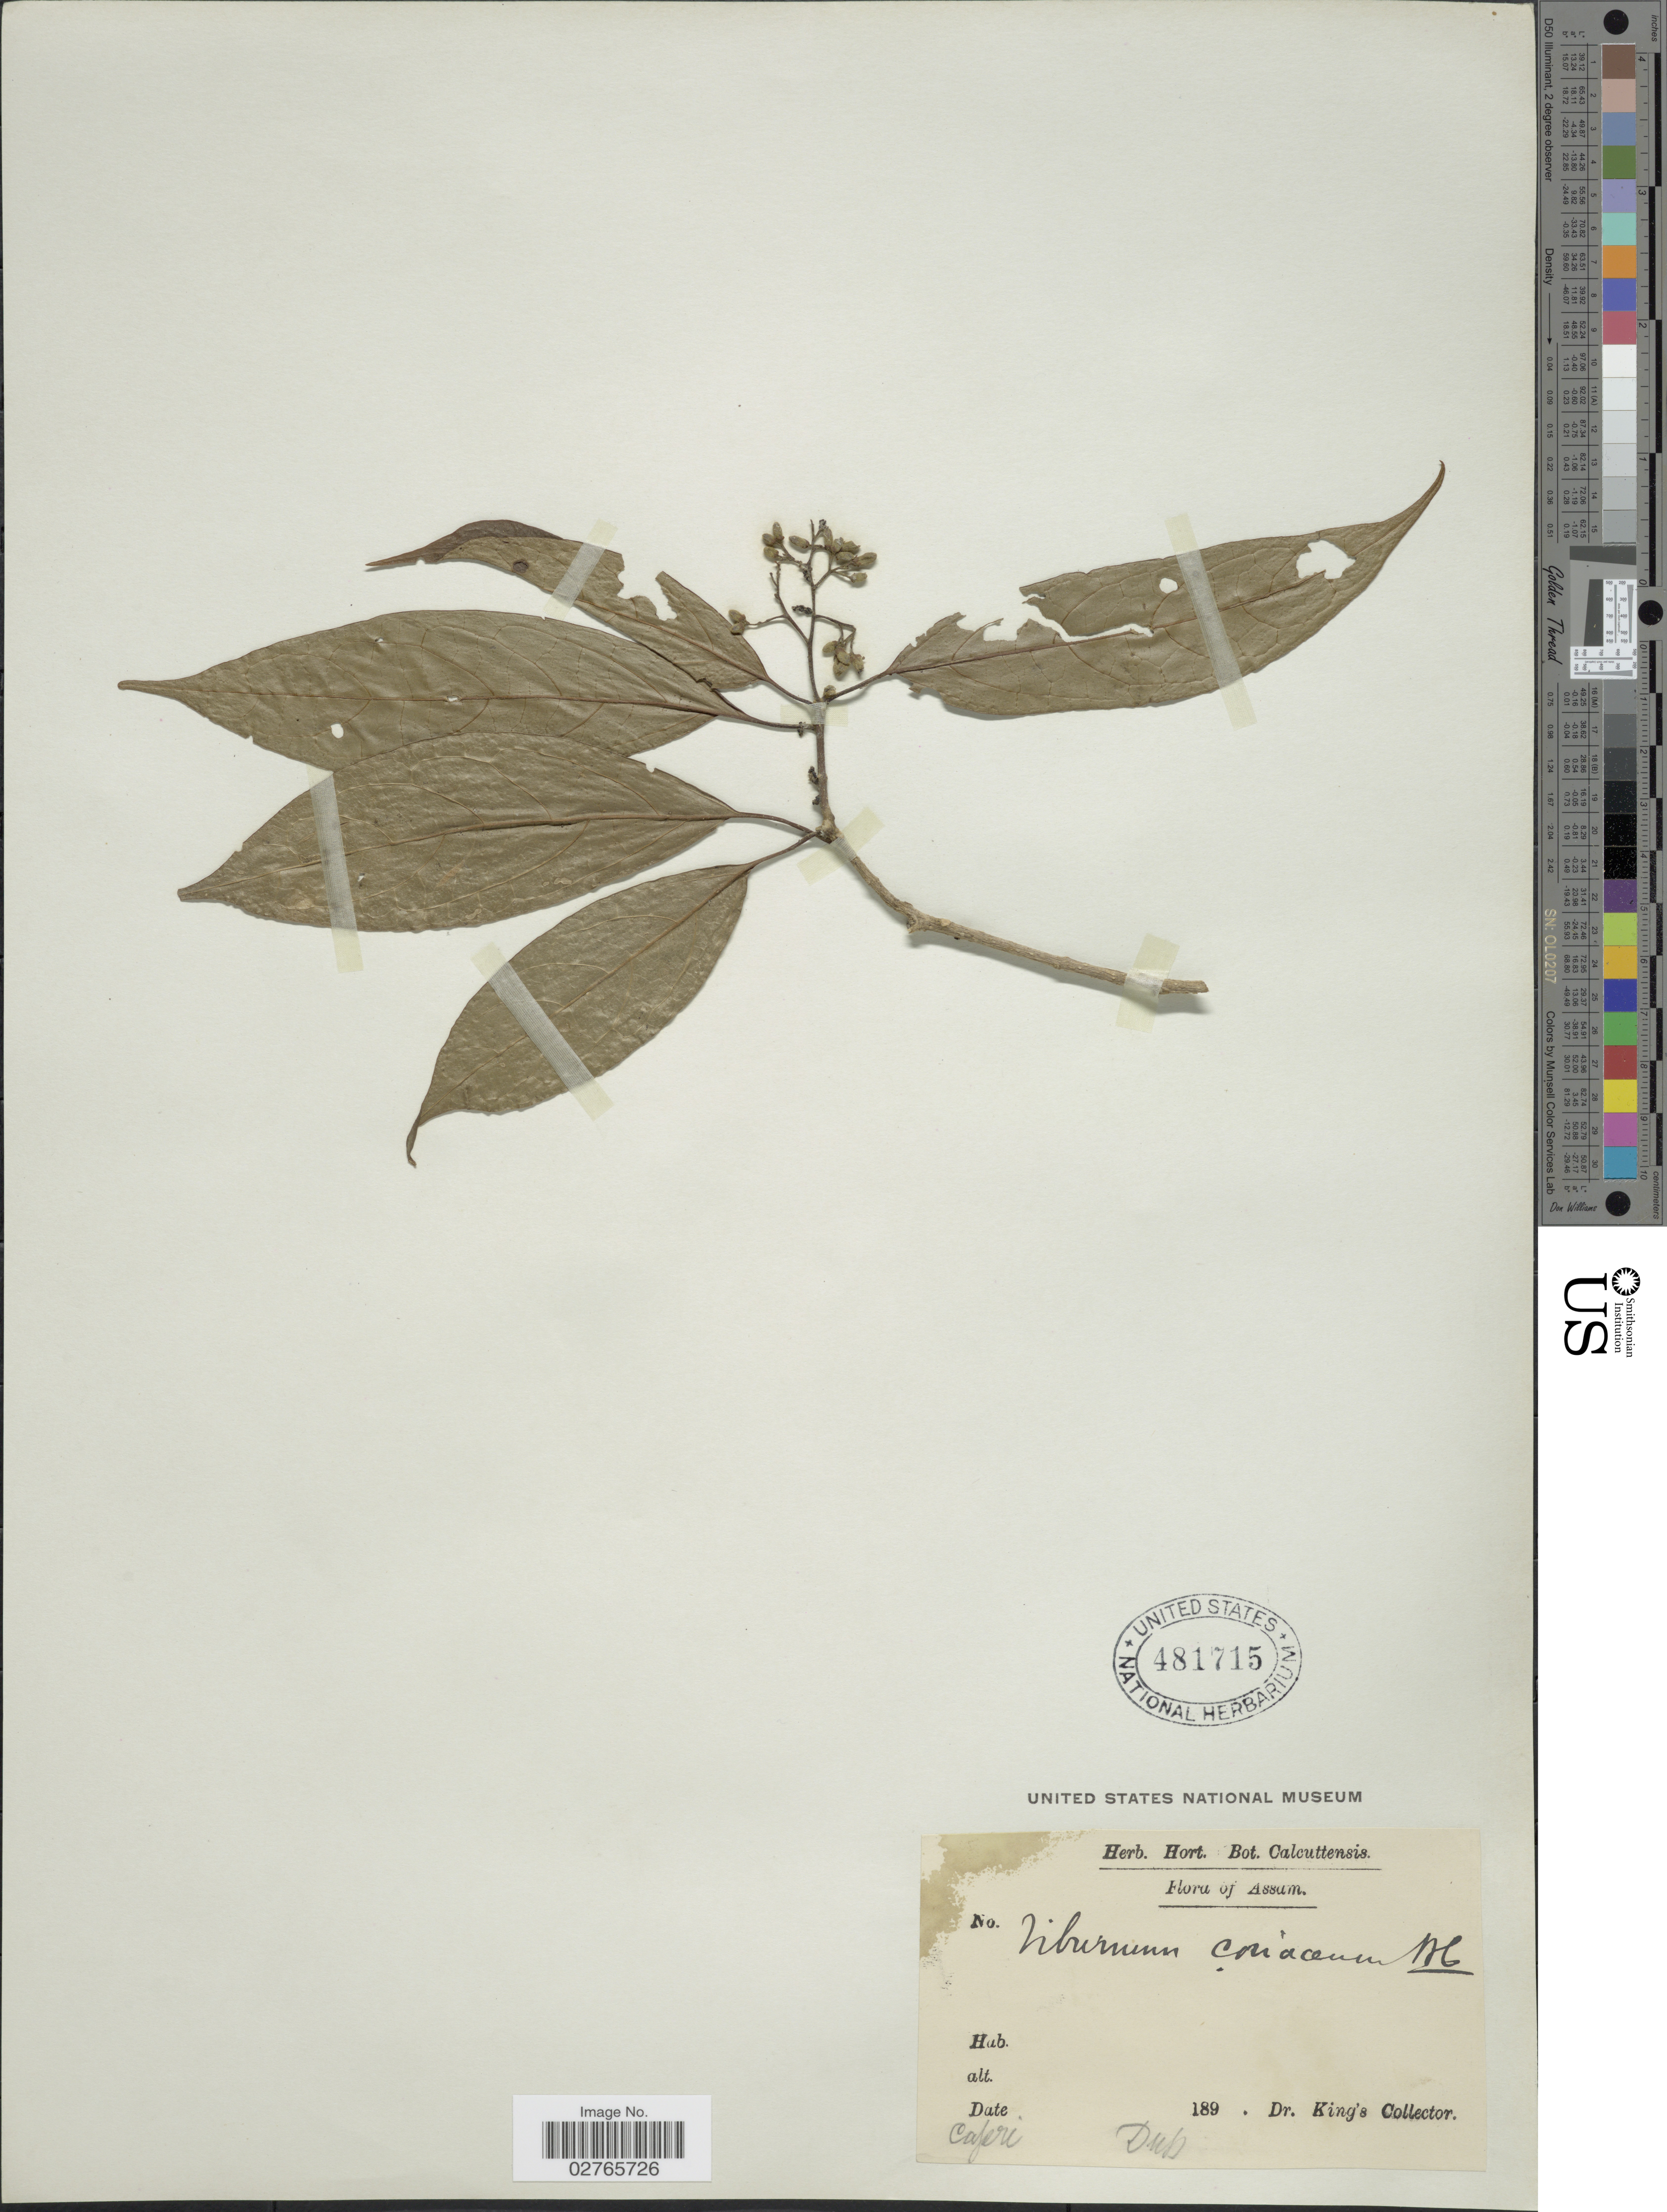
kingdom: Plantae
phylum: Tracheophyta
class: Magnoliopsida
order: Dipsacales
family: Viburnaceae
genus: Viburnum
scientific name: Viburnum cylindricum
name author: Buch.-Ham.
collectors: Dr. King's collector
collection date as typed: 189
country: India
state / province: Assam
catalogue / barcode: US 481715